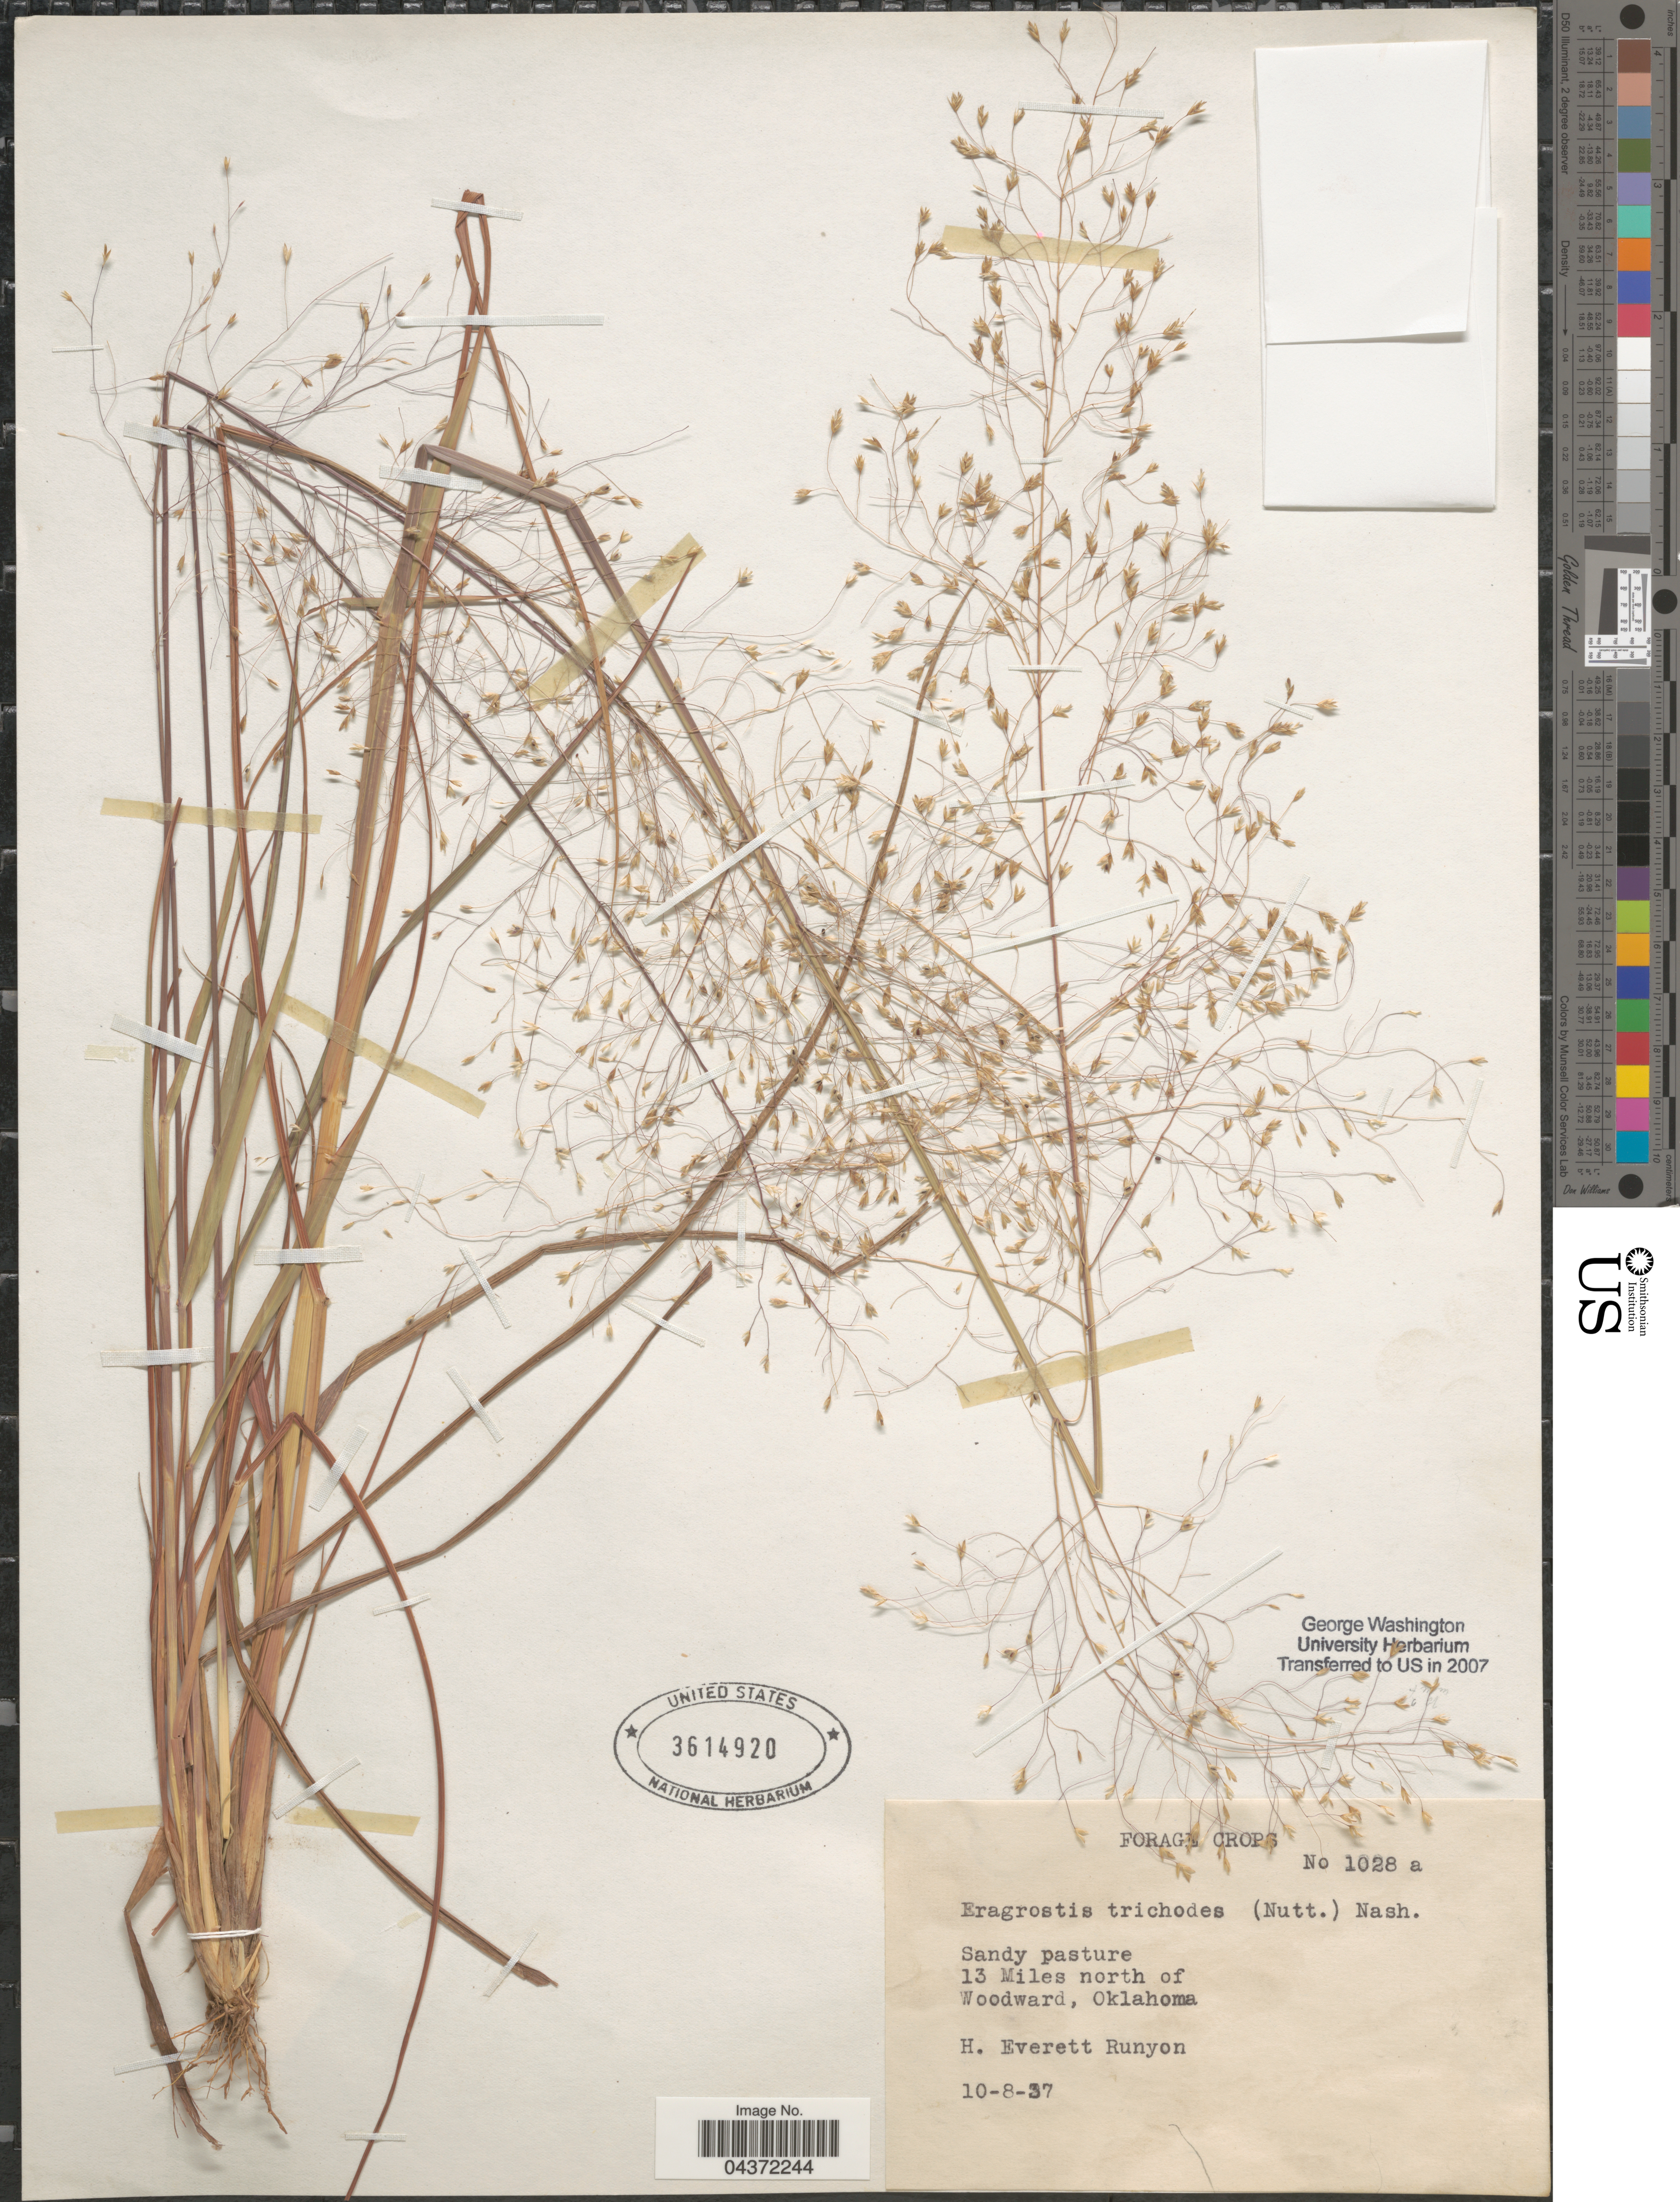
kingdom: Plantae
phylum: Tracheophyta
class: Liliopsida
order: Poales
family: Poaceae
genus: Eragrostis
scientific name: Eragrostis trichodes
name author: (Nutt.) Alph. Wood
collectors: H. E. Runyon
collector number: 1028a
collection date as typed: Transcribed d/m/y: 8/10/37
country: United States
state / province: Oklahoma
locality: Sandy pasture. 13 Miles north of Woodward.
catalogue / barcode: US 3614920